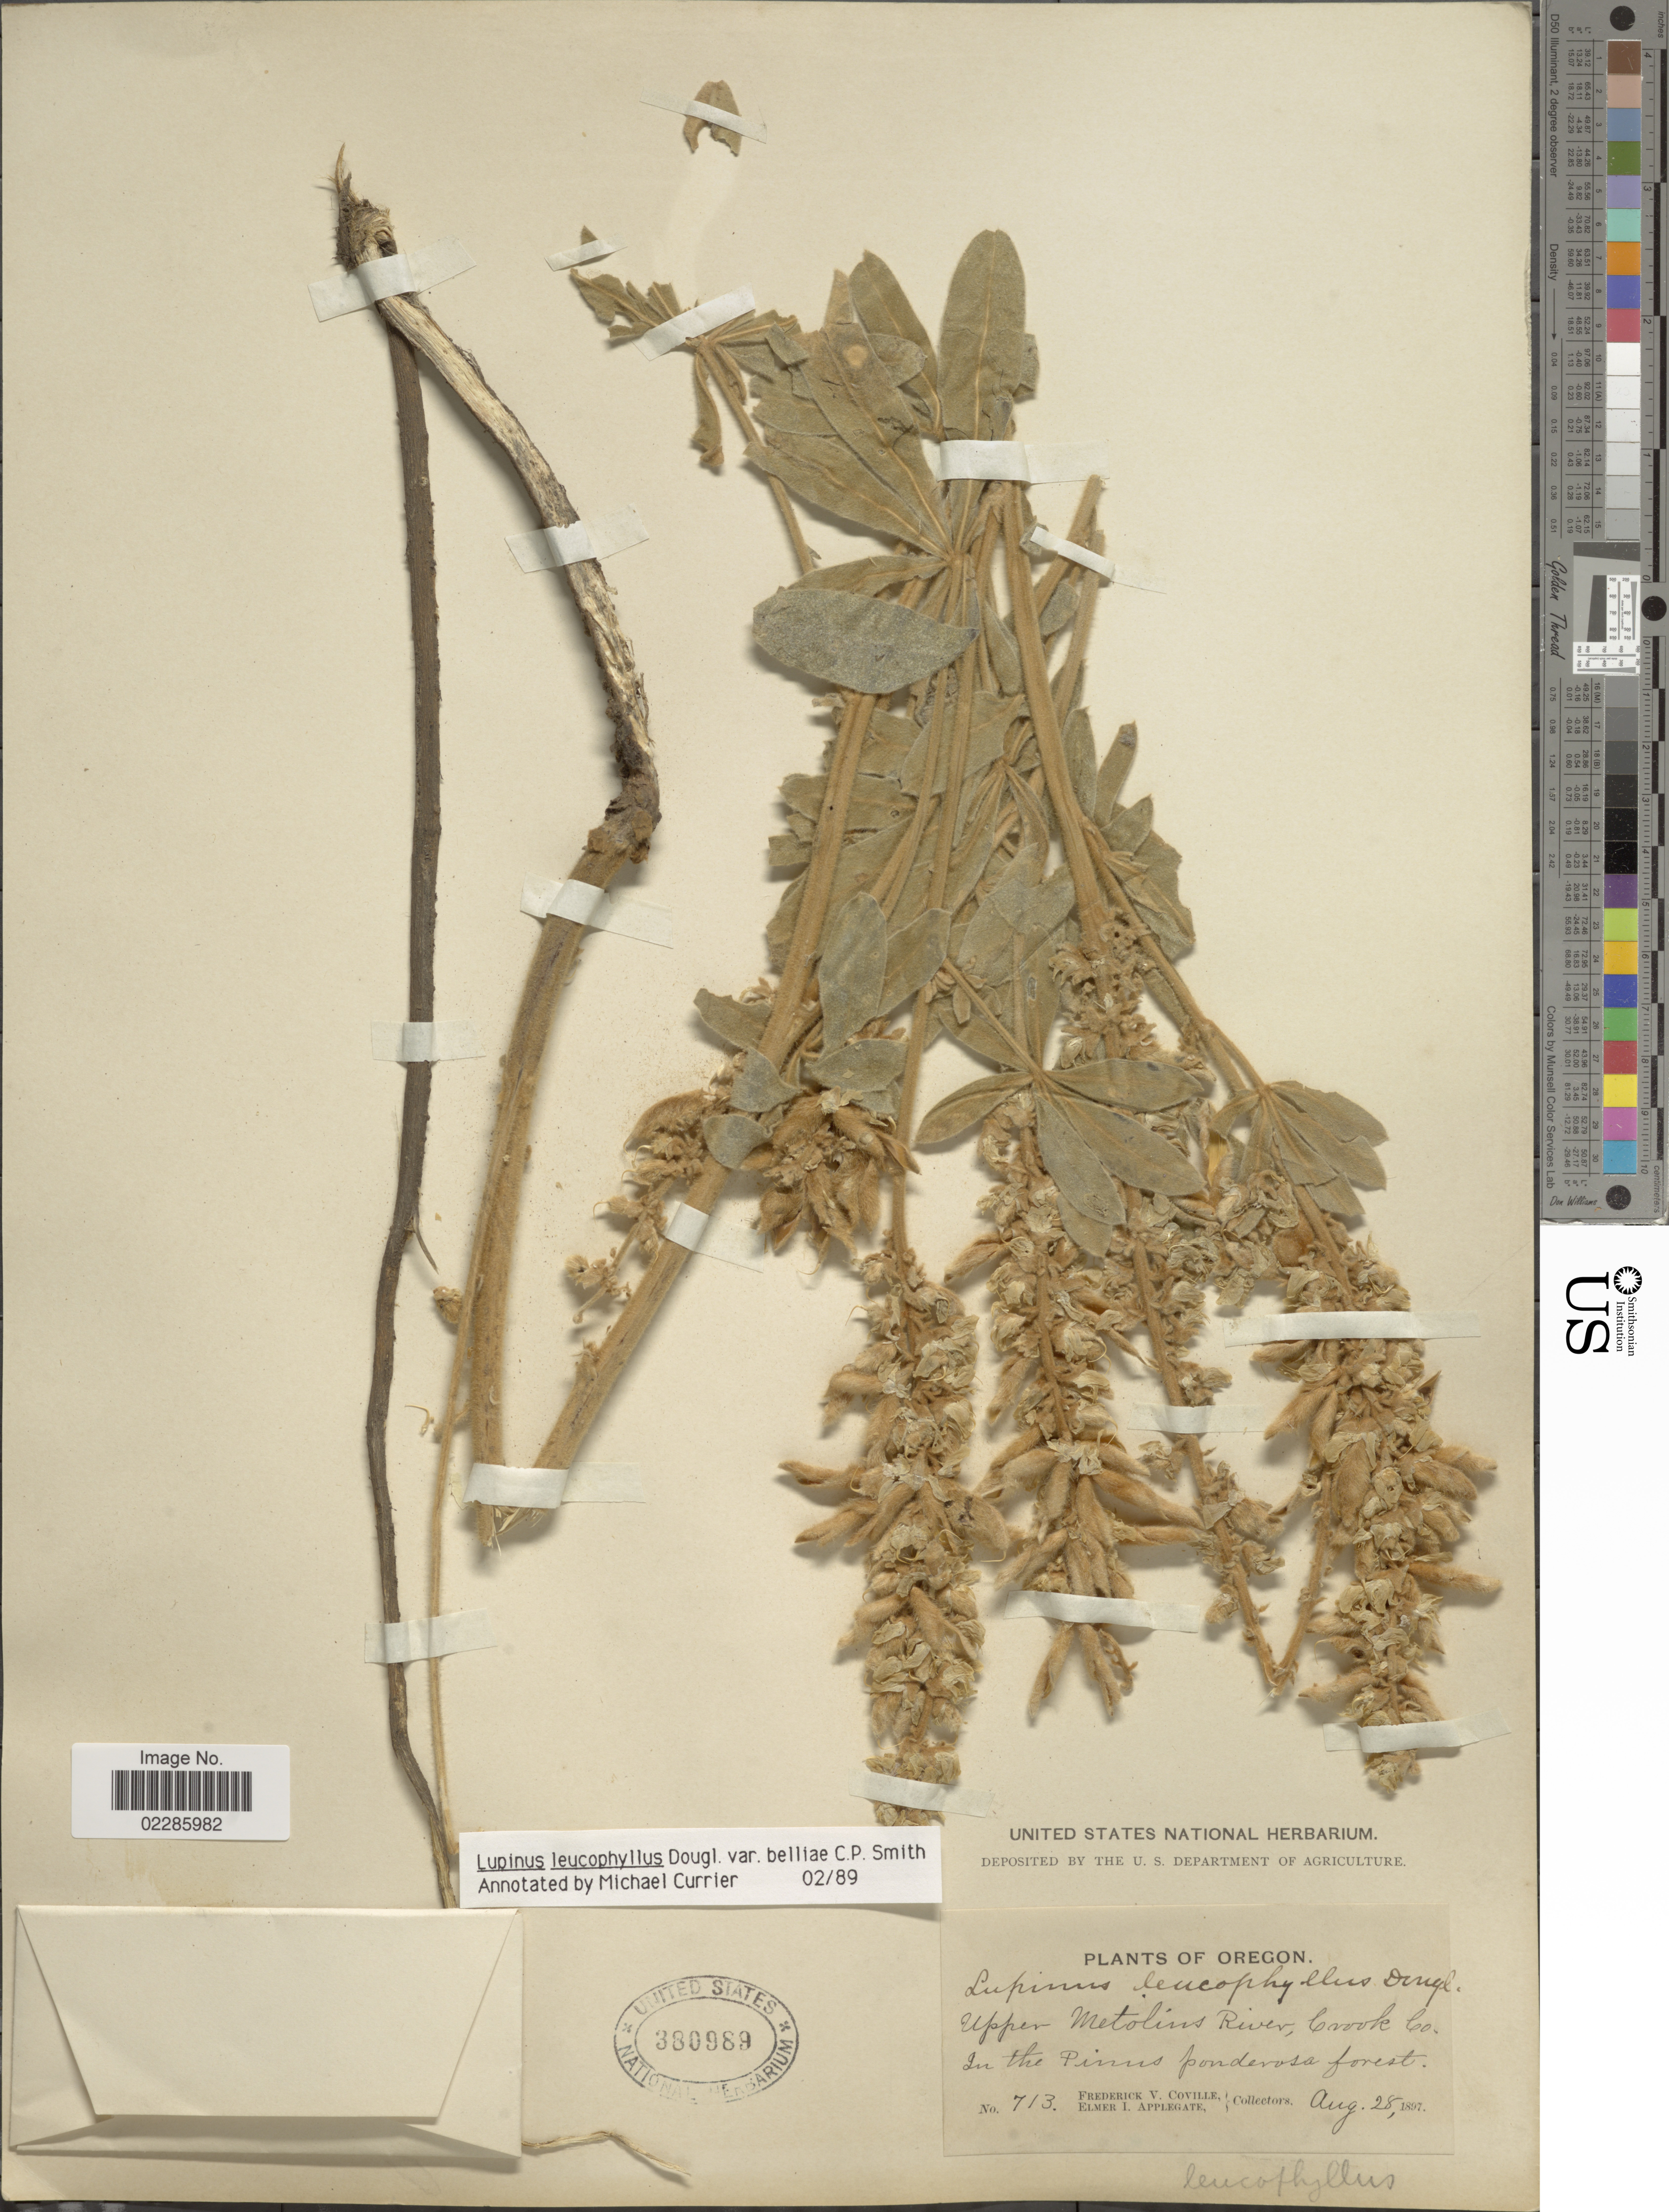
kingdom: Plantae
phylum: Tracheophyta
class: Magnoliopsida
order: Fabales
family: Fabaceae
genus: Lupinus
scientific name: Lupinus leucophyllus var. belliae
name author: C.P. Sm.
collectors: F. V. Coville & E. I. Applegate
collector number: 713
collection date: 1897-08-28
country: United States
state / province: Oregon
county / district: Crook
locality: Upepr Metolins River, Crook Co. In the Pinus ponderosa forest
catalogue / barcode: US 380989